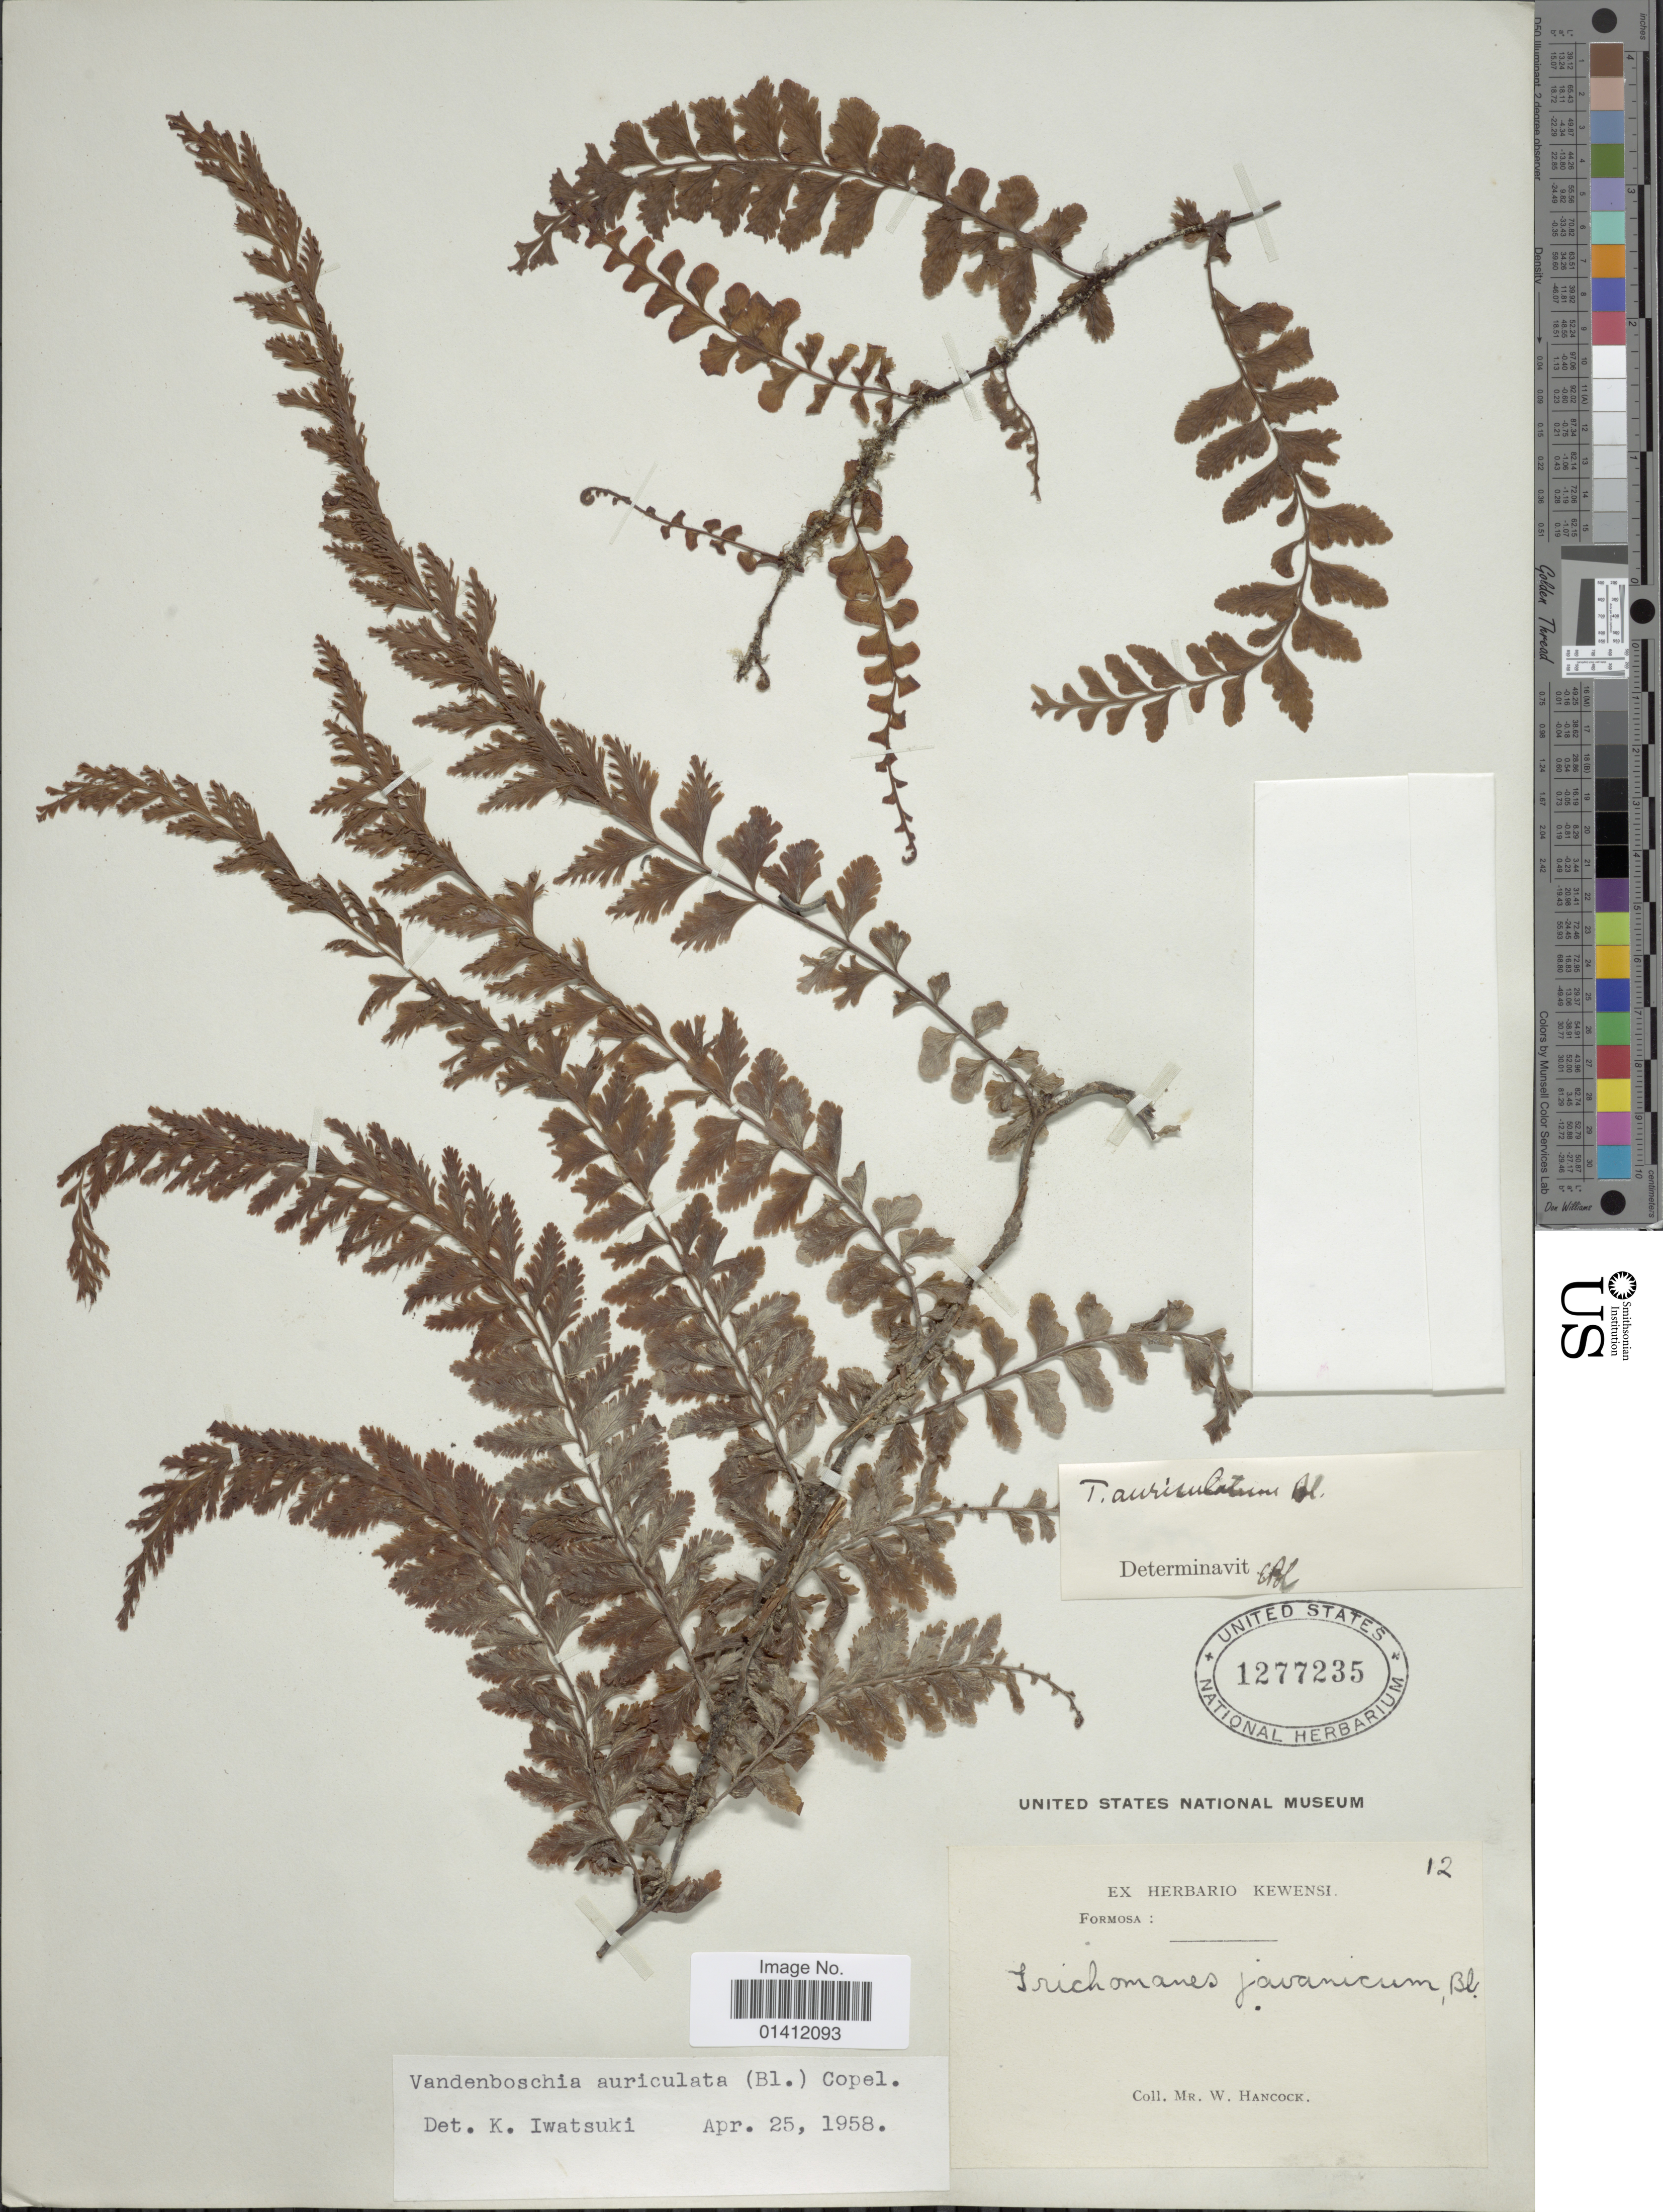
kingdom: Plantae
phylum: Tracheophyta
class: Polypodiopsida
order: Hymenophyllales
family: Hymenophyllaceae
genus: Vandenboschia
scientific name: Vandenboschia auriculata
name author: (Blume) Copel.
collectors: W. Hancock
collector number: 12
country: Taiwan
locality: Formosa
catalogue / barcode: US 1277235